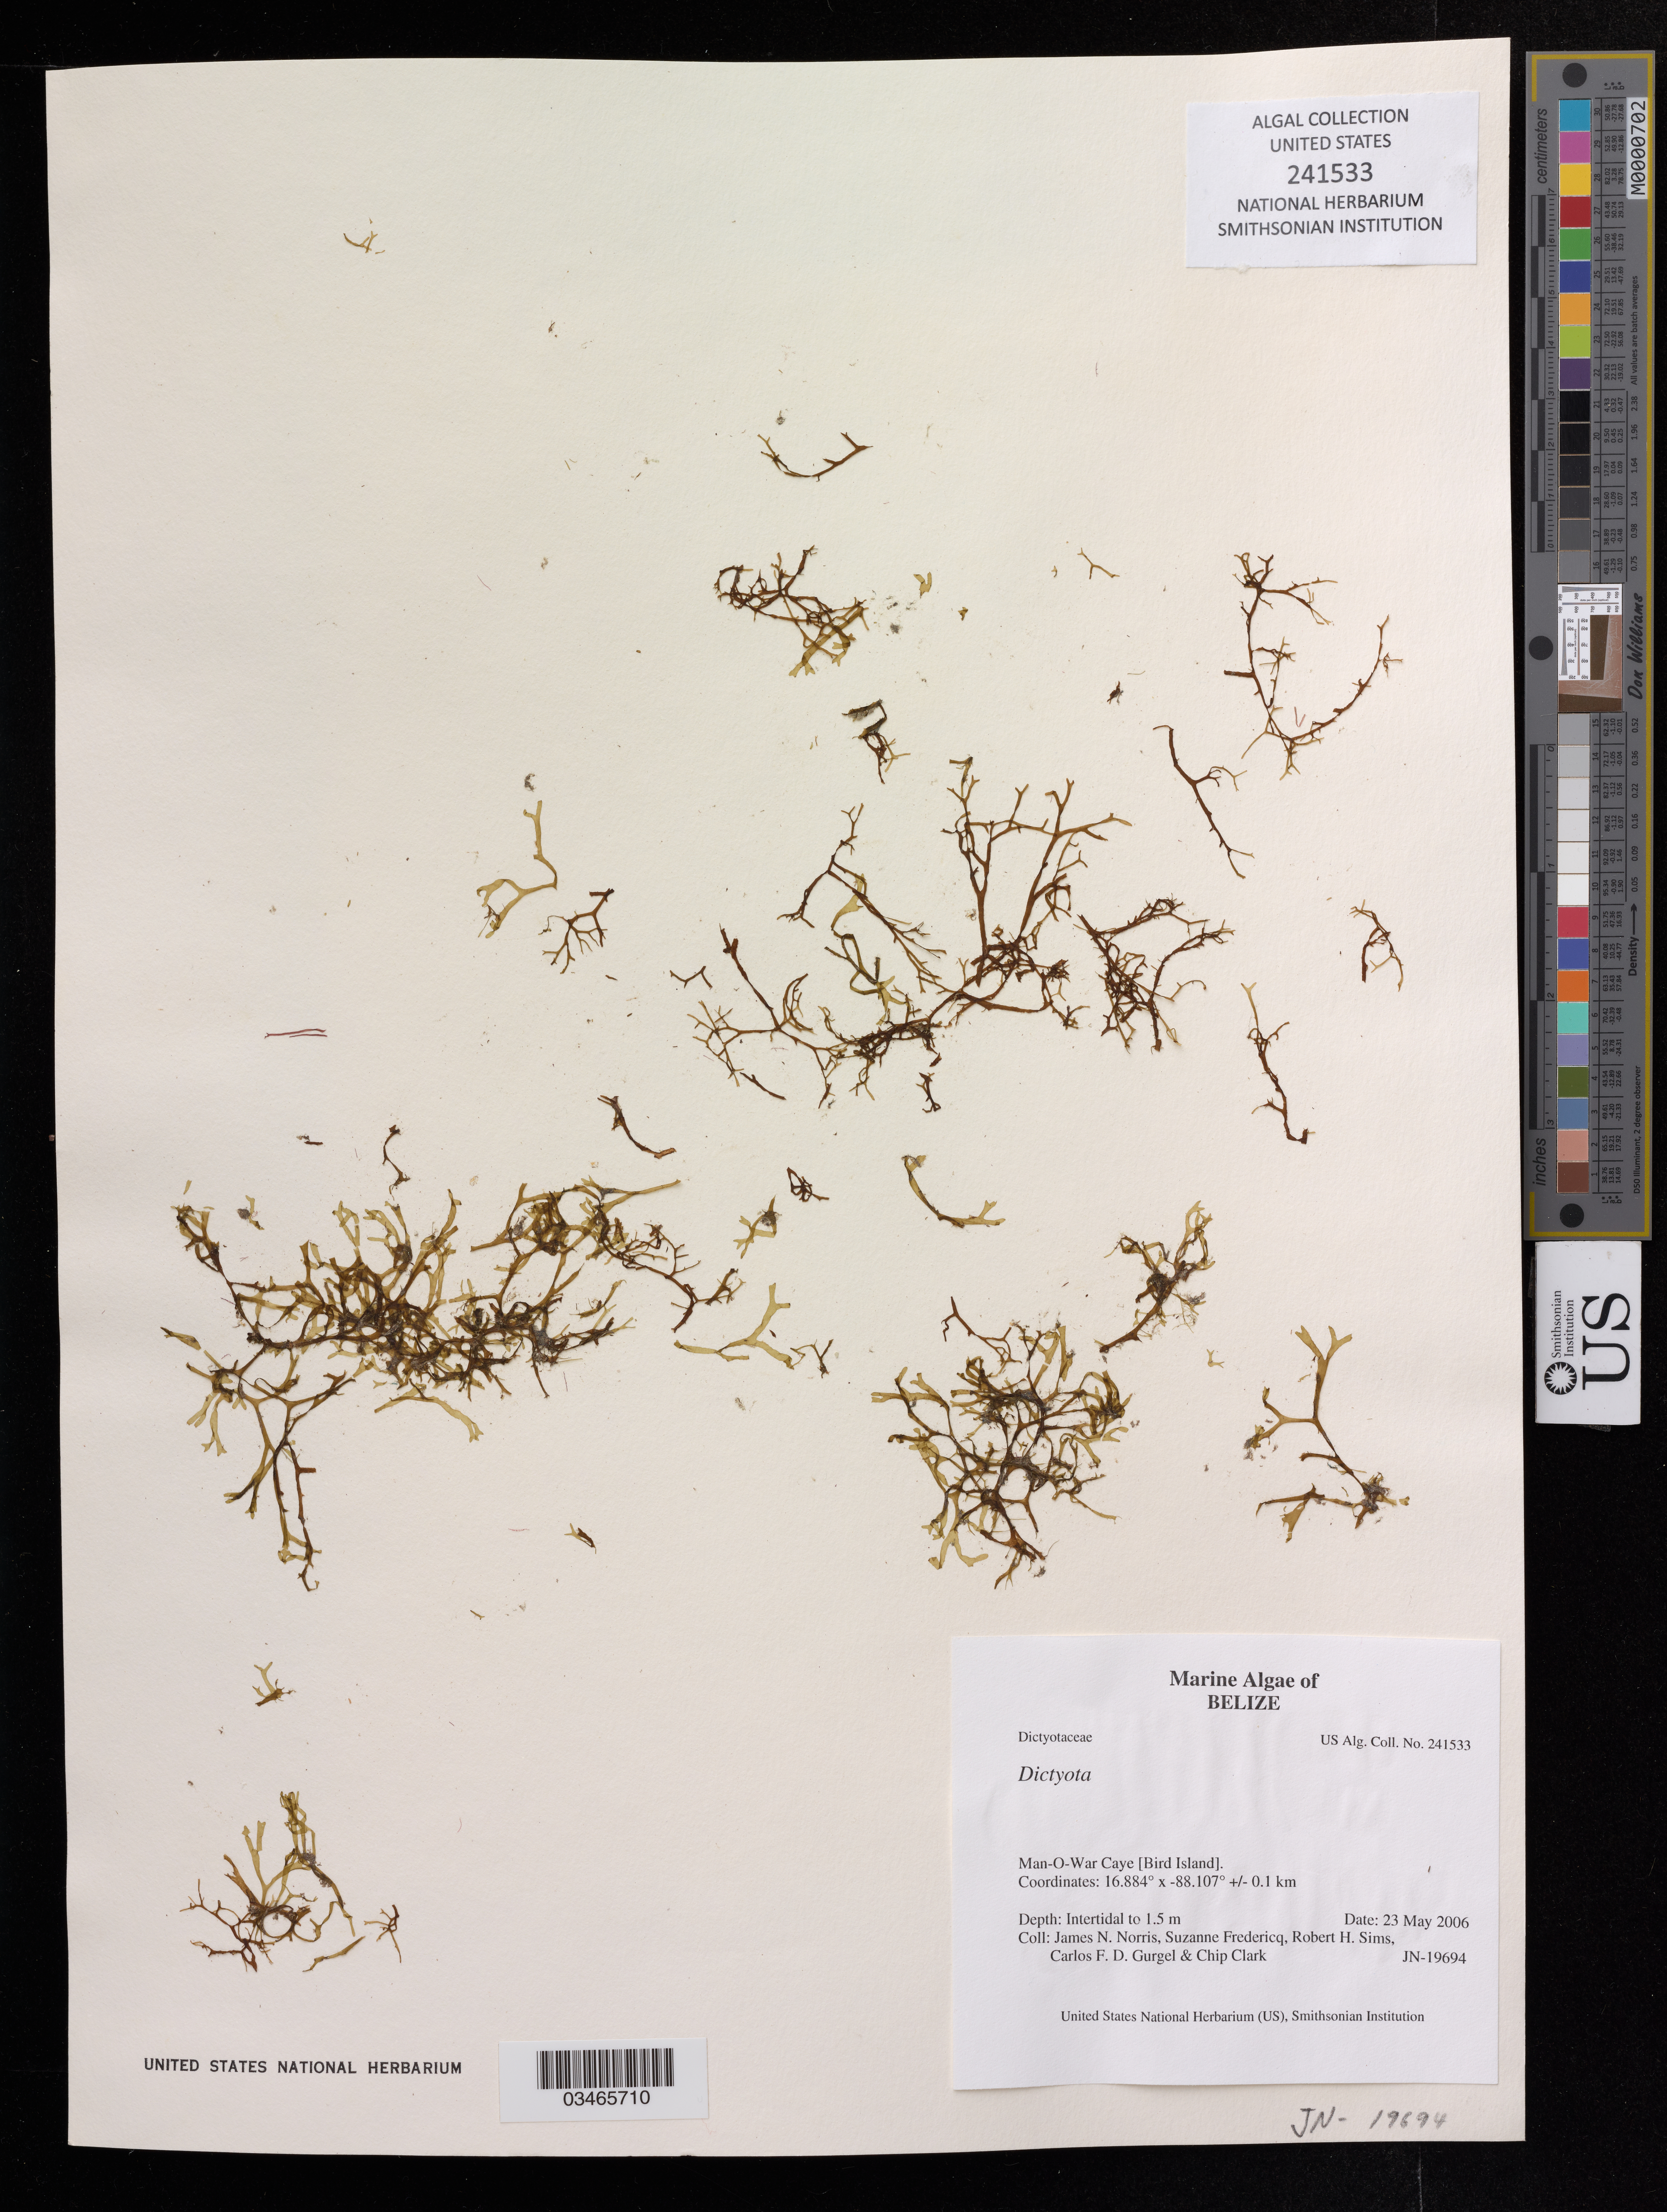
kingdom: Chromista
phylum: Ochrophyta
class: Phaeophyceae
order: Dictyotales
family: Dictyotaceae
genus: Dictyota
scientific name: Dictyota sp.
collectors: J. Norris, S. Fredericq, R. H. Sims & C. Gurgel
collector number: JN-19694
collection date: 2006-05-23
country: Belize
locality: Man-O-War Caye (Bird Island)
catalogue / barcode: US 241533